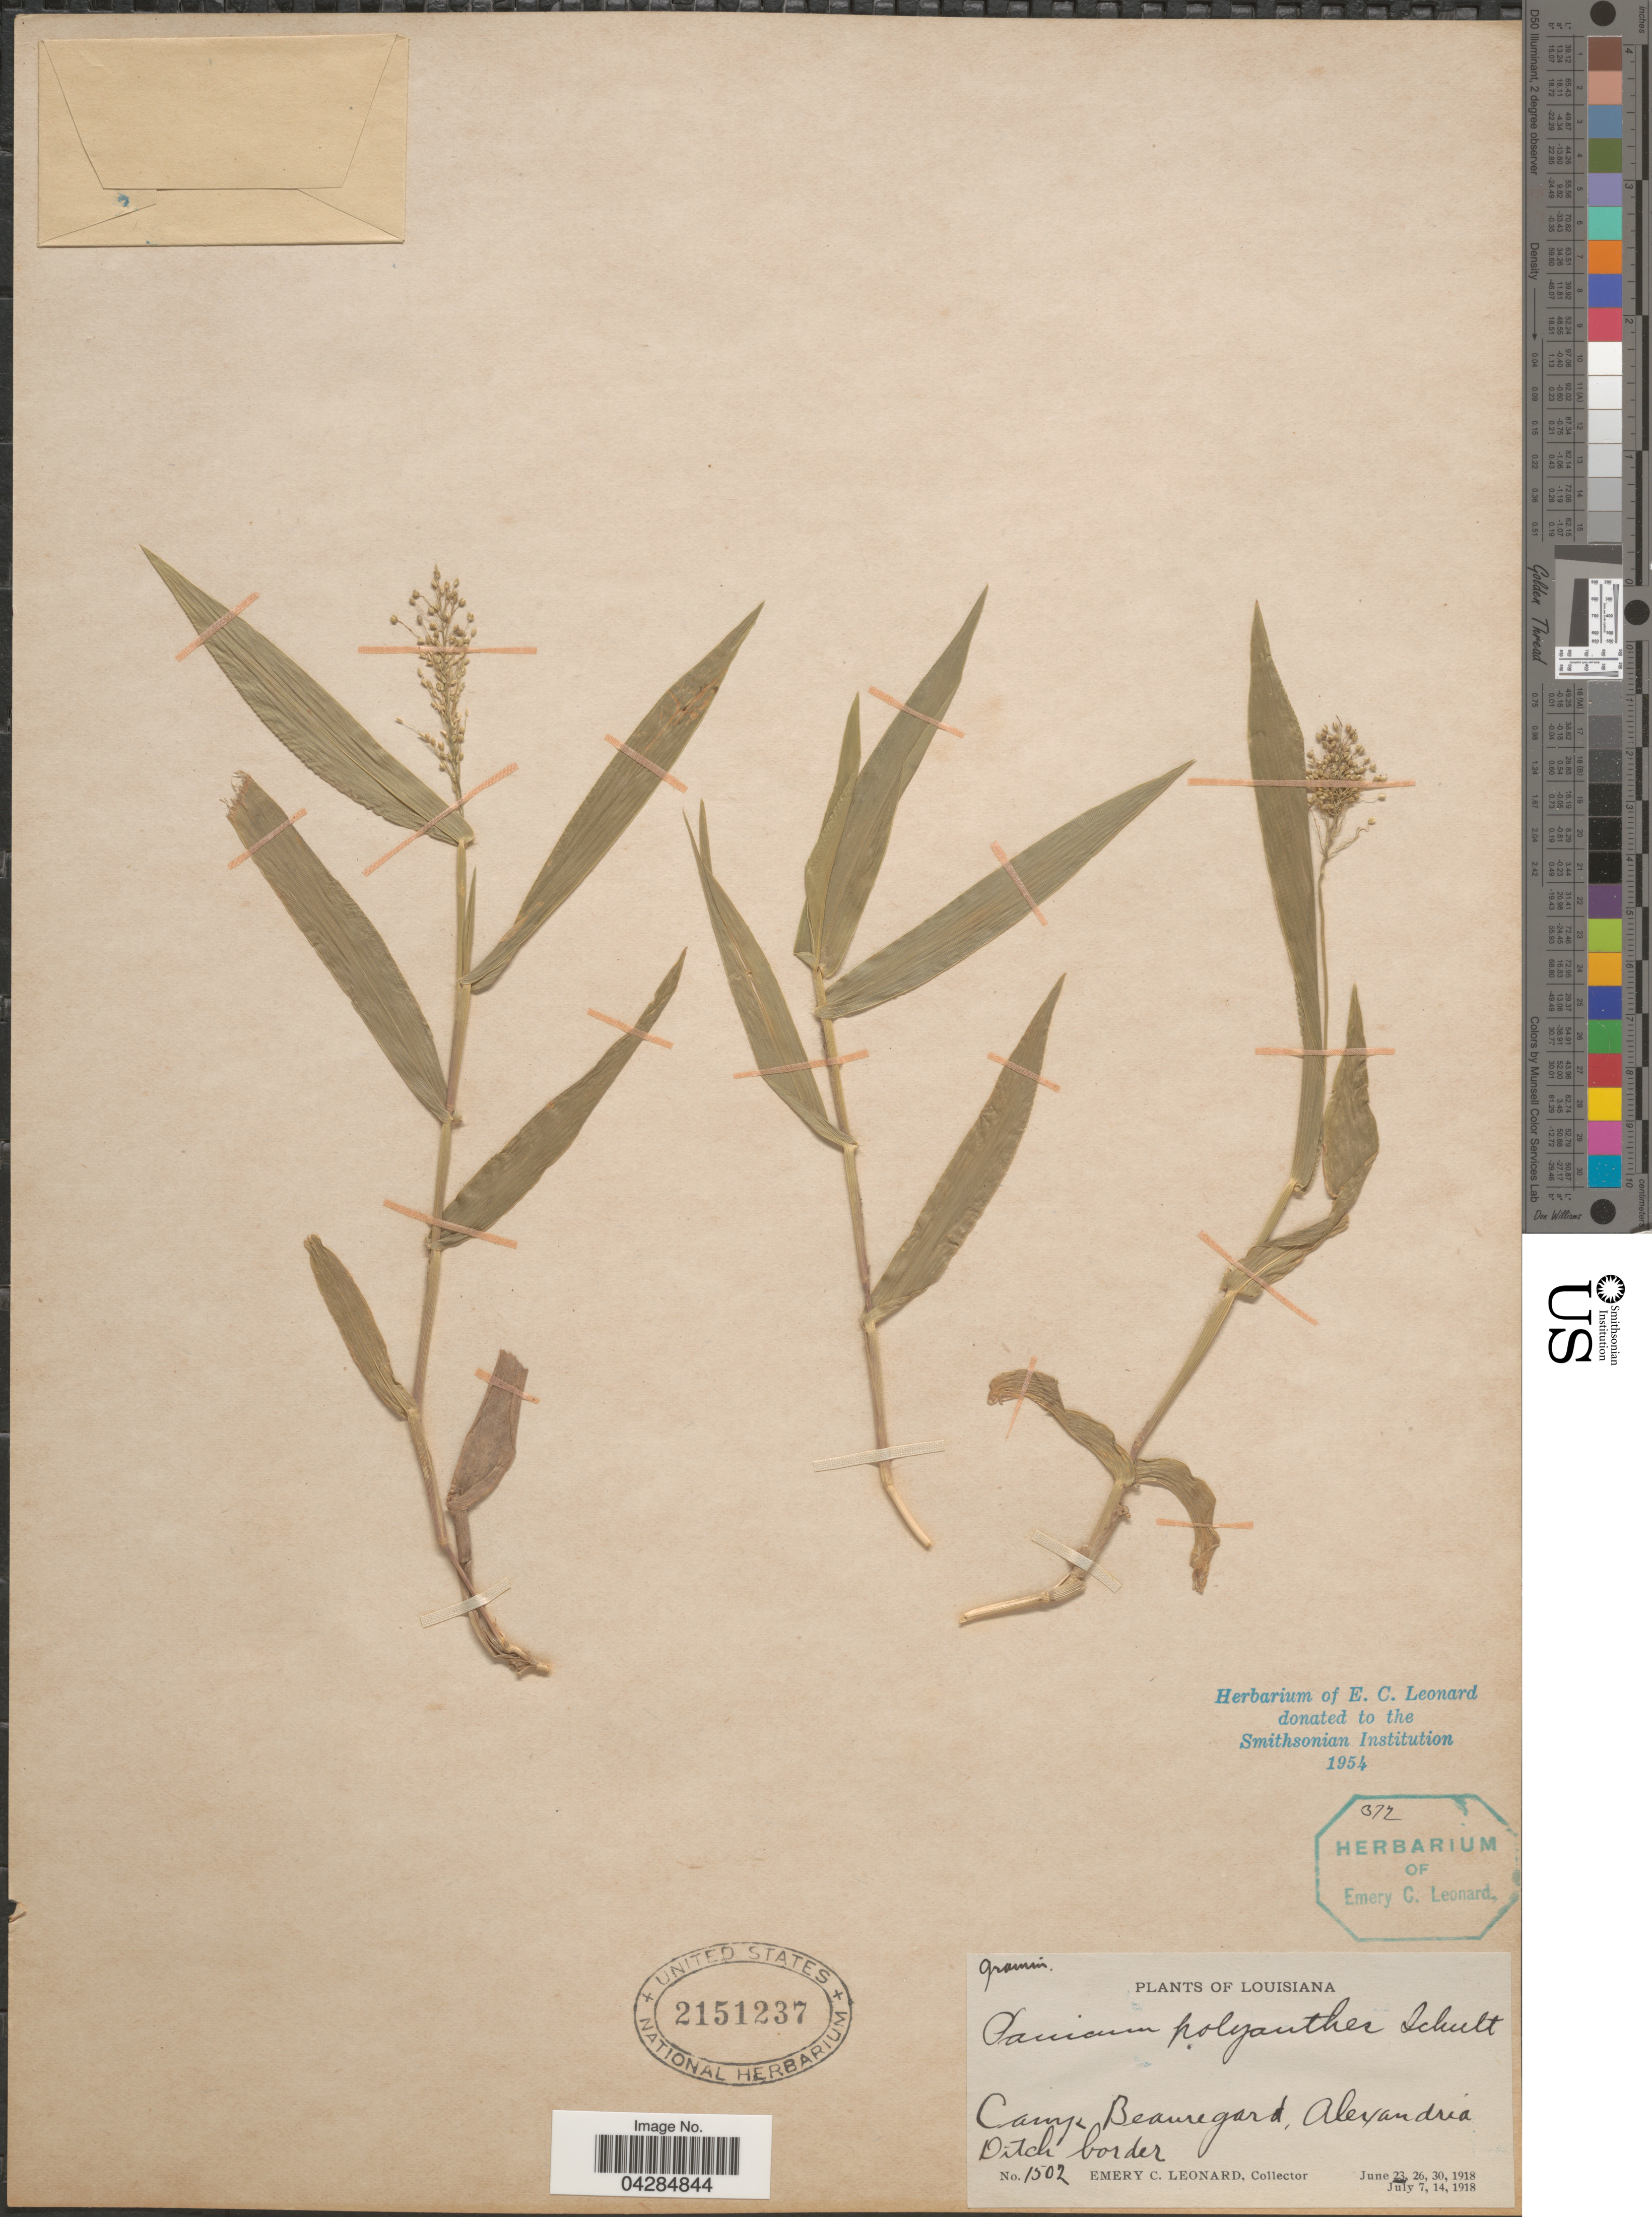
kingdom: Plantae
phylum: Tracheophyta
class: Liliopsida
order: Poales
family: Poaceae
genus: Dichanthelium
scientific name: Dichanthelium polyanthes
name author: (Schult.) Mohlenbr.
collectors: E. C. Leonard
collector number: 1502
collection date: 1918-06-23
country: United States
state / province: Louisiana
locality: Camp Beauregard, Alexandria.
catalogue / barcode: US 2151237